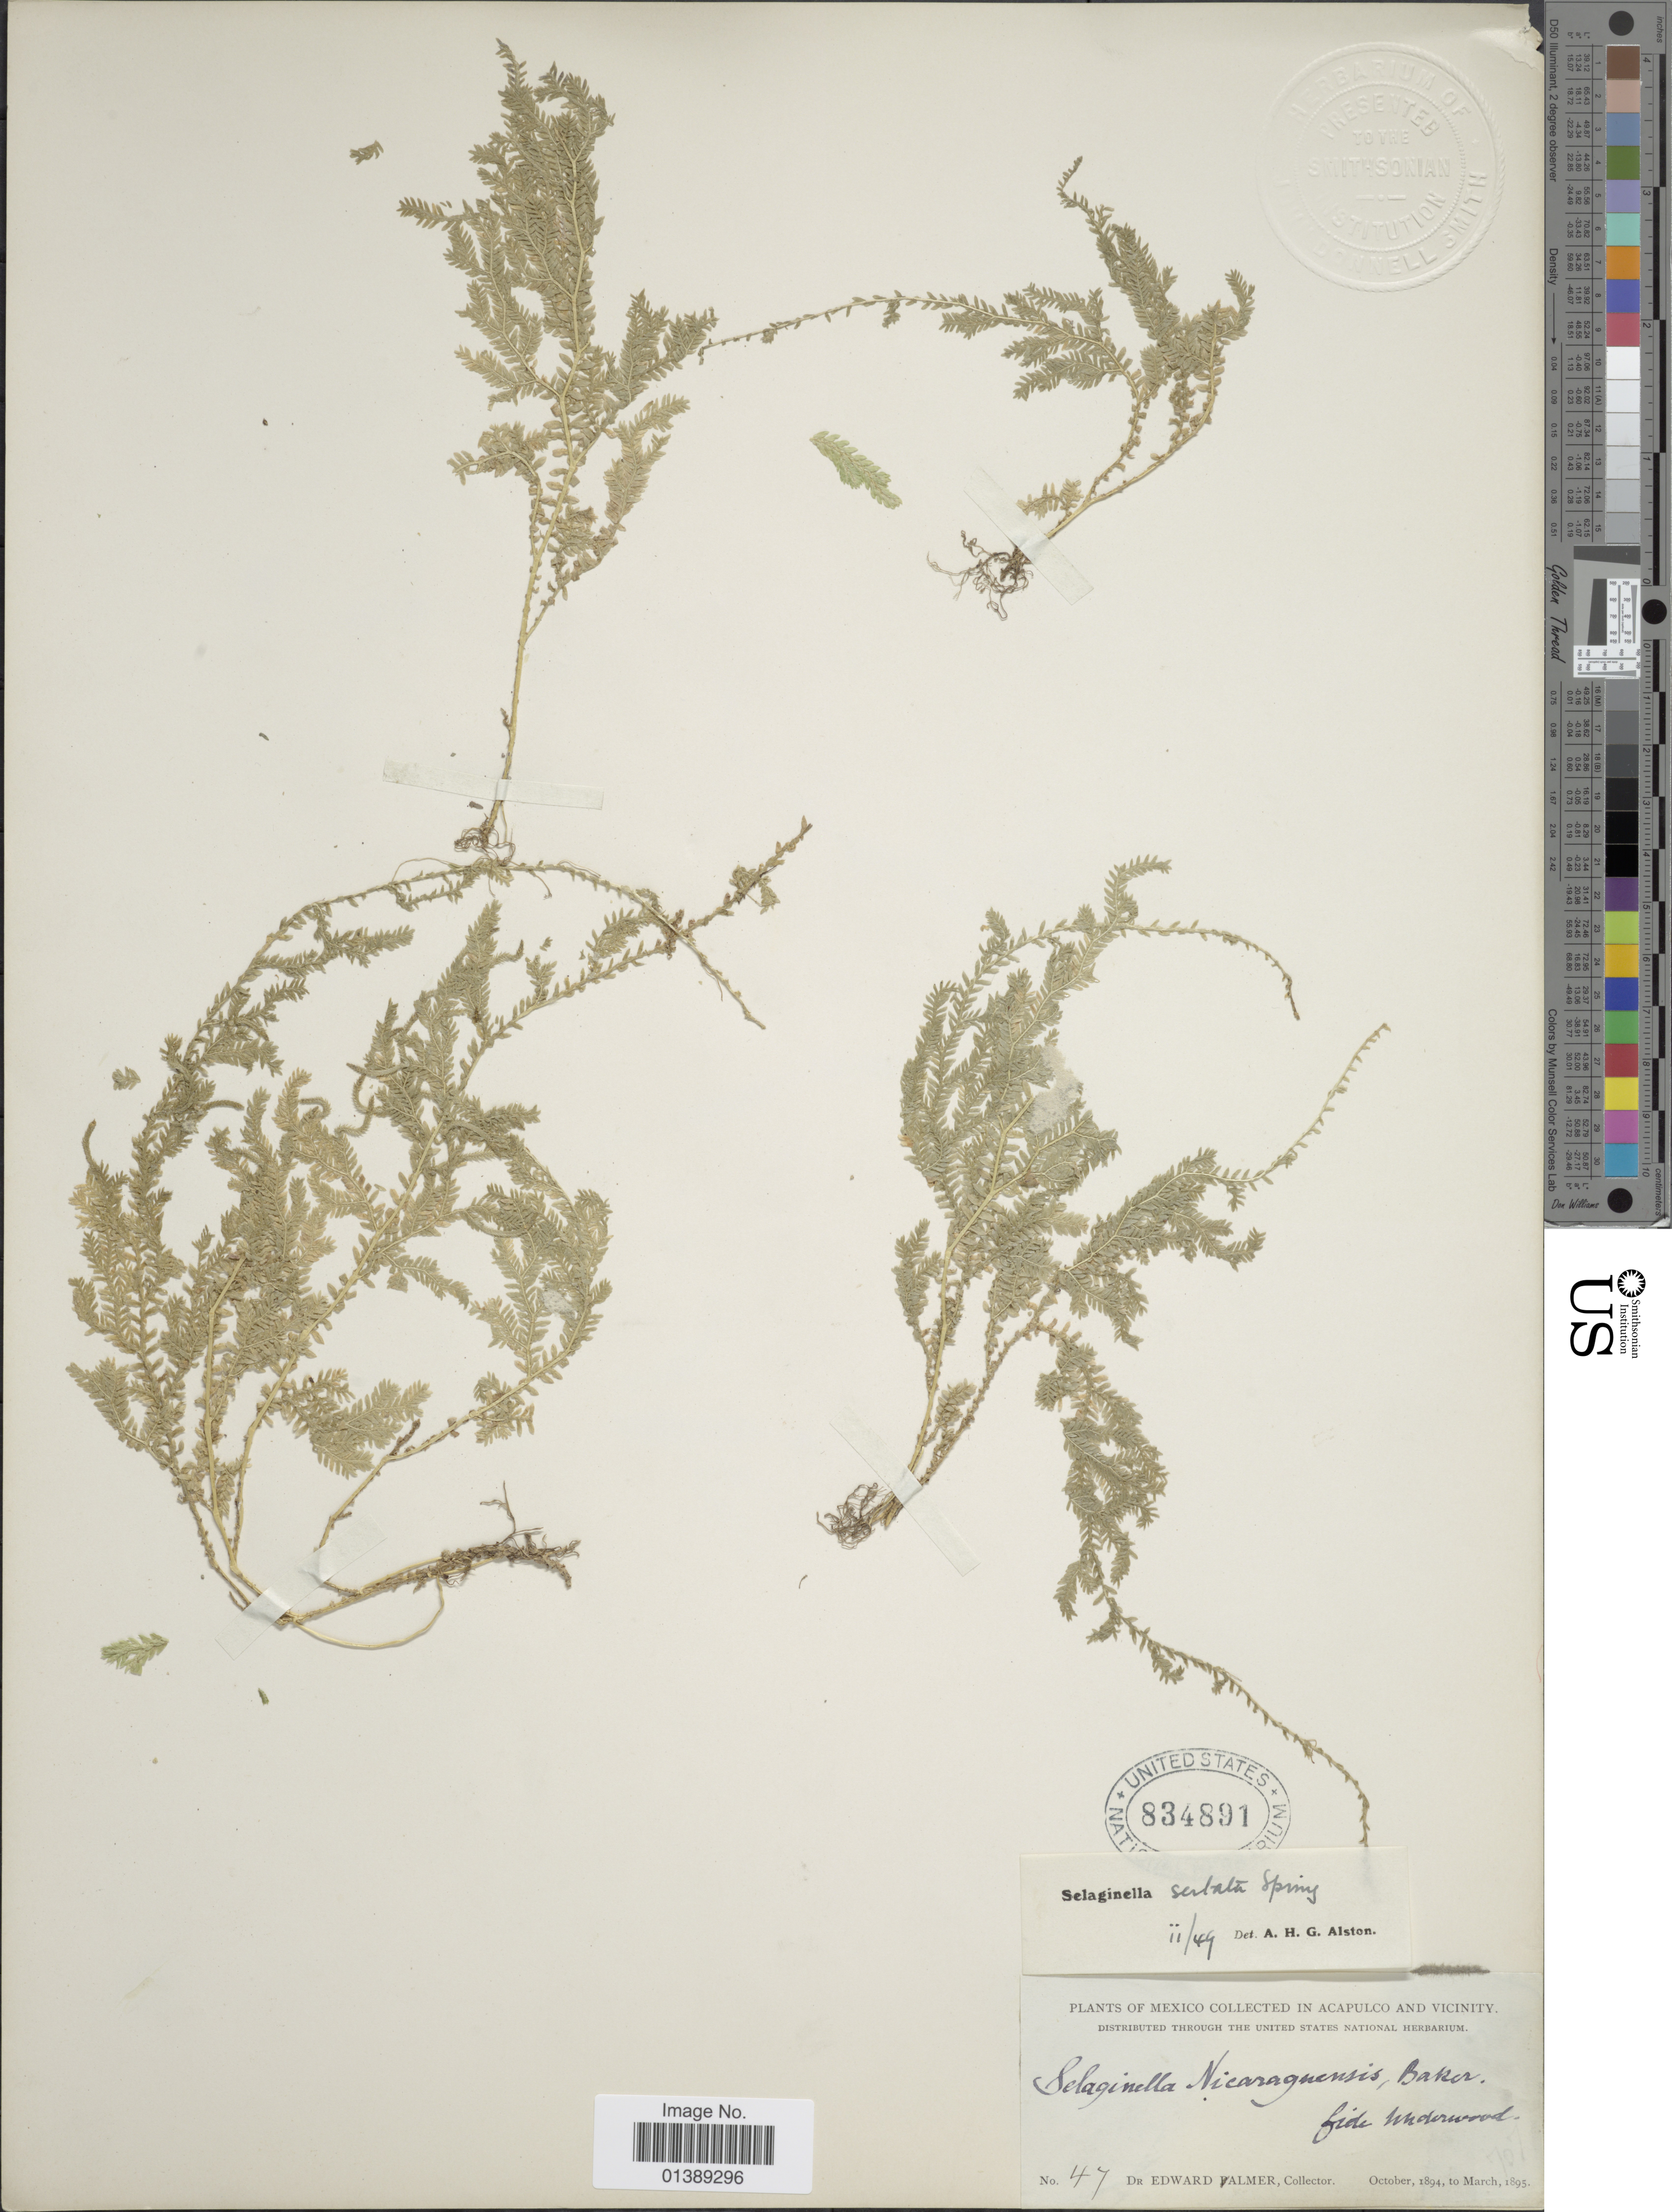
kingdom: Plantae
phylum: Tracheophyta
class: Lycopodiopsida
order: Selaginellales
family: Selaginellaceae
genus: Selaginella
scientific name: Selaginella sertata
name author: Spring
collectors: E. Palmer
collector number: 47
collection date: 1894-10/1895-03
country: Mexico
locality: In acapulco and vicinity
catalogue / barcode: US 834891